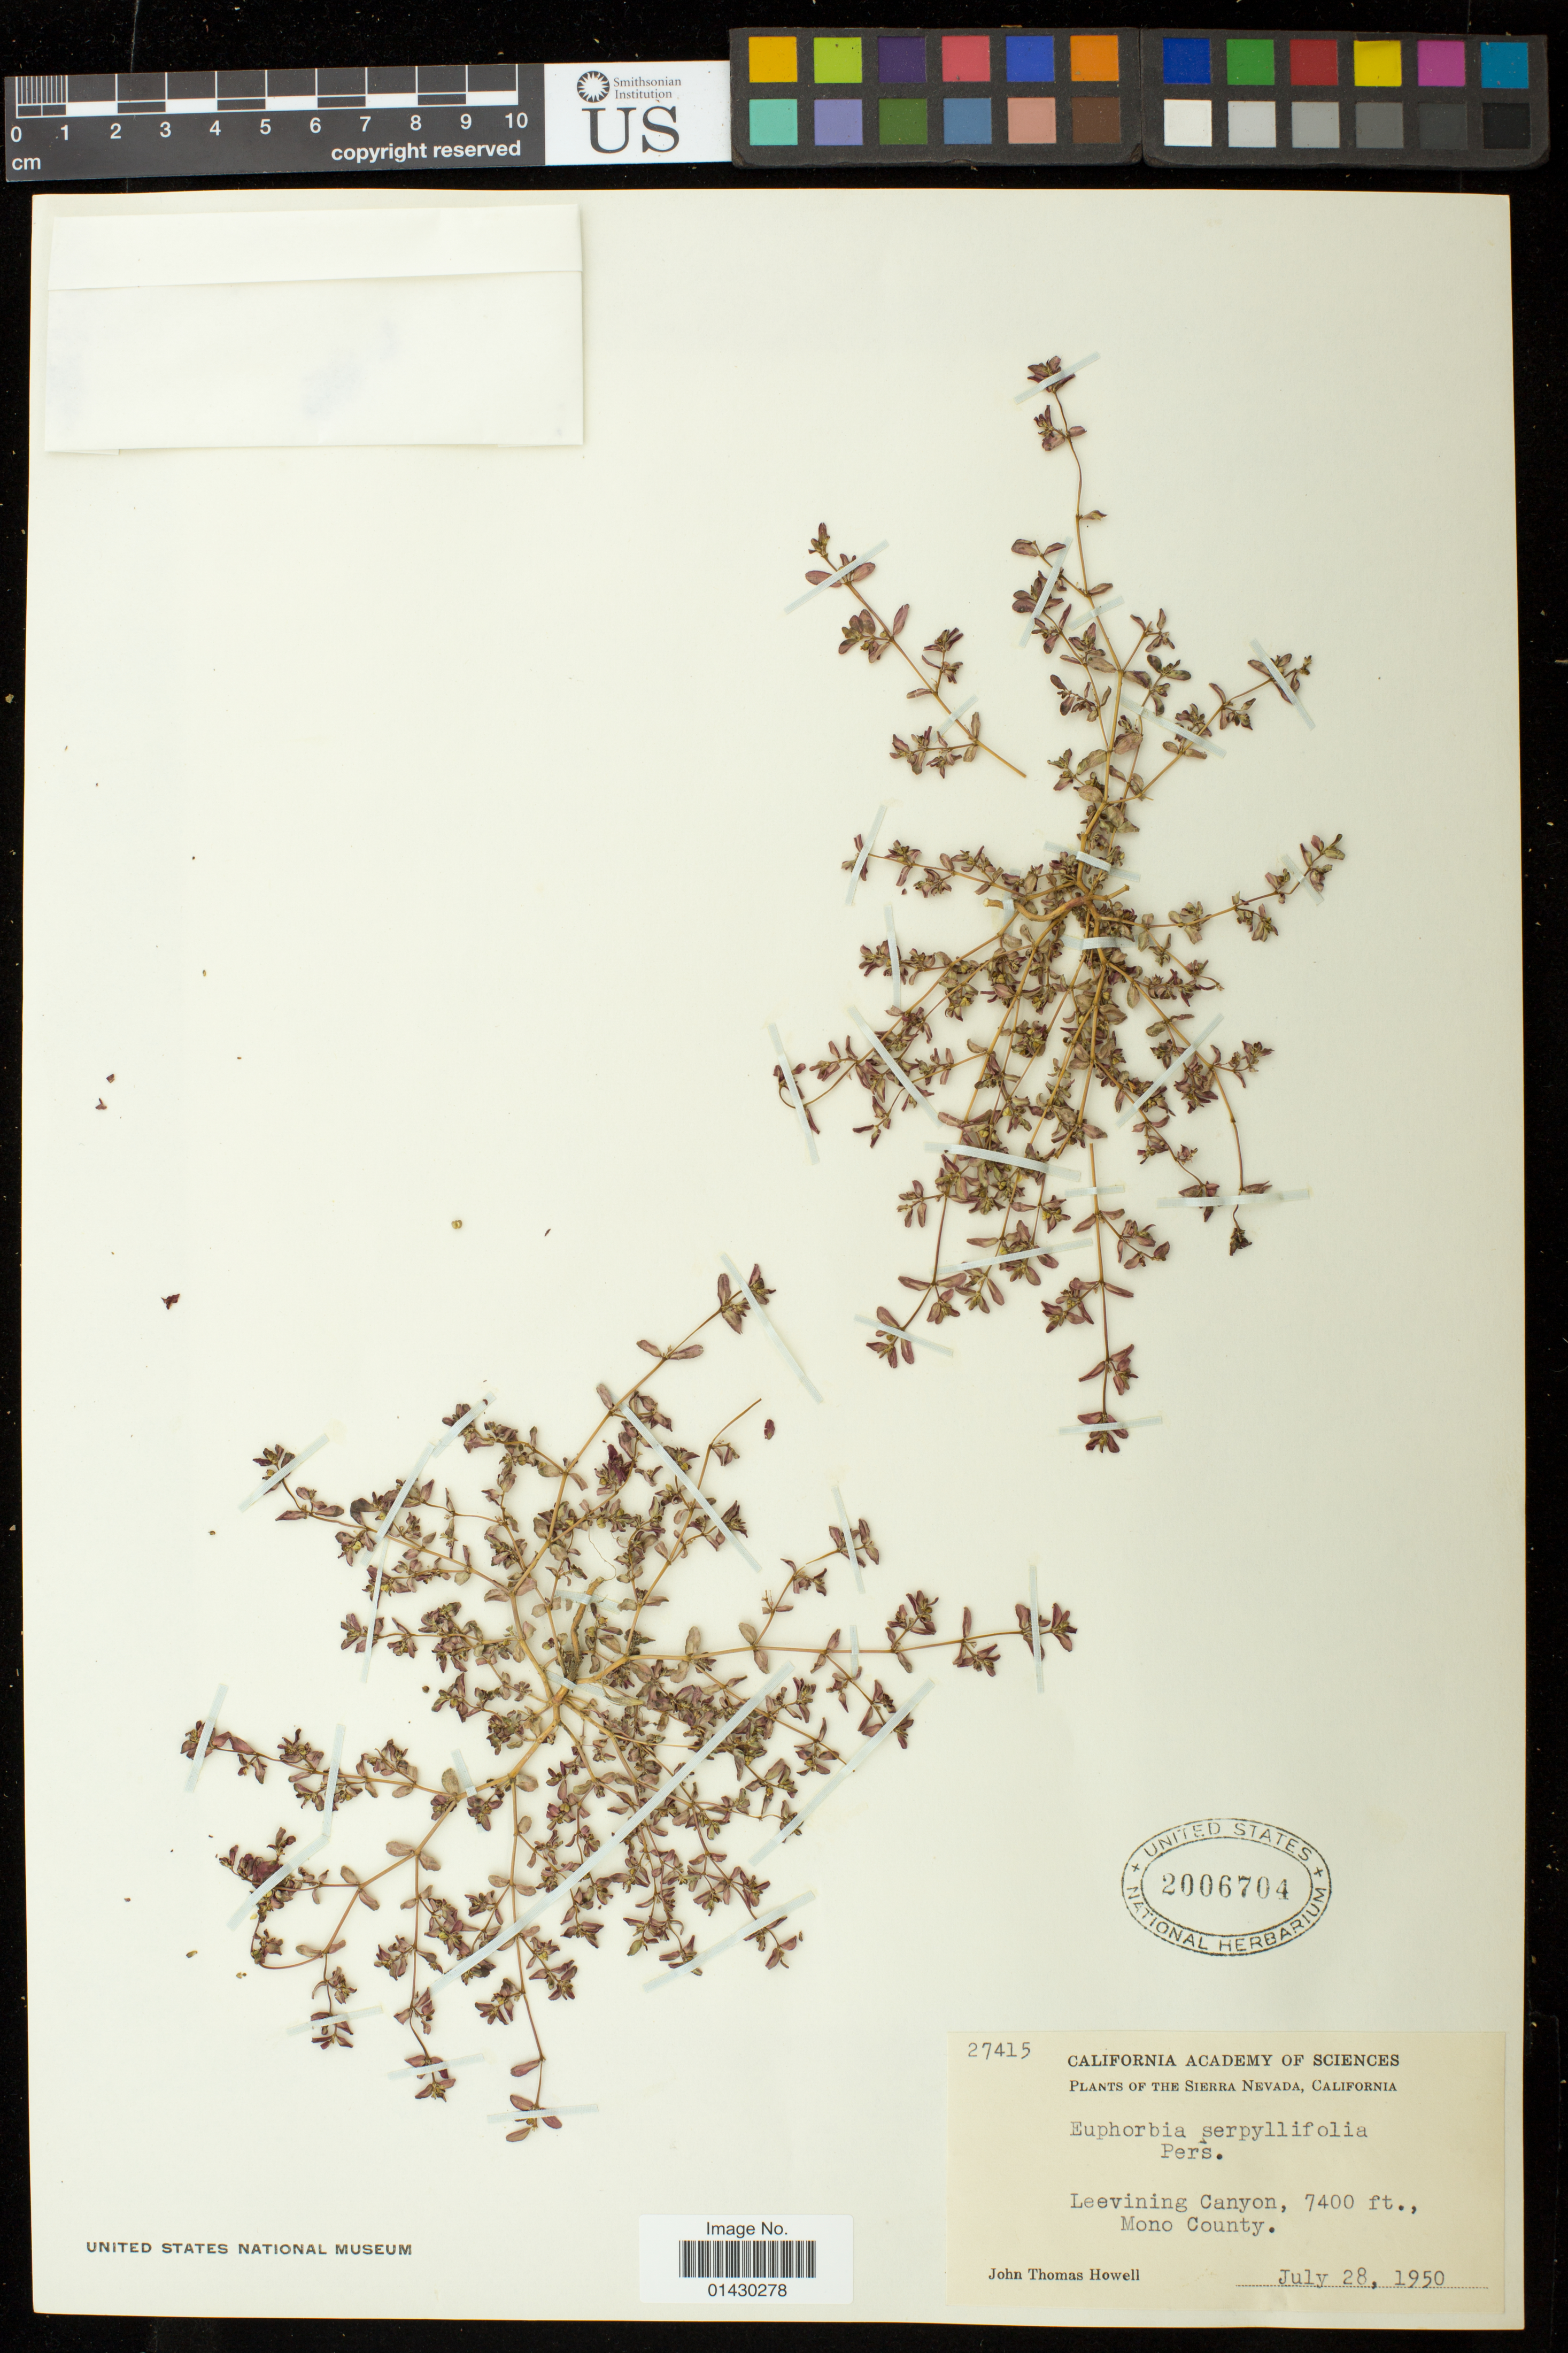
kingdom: Plantae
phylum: Tracheophyta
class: Magnoliopsida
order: Malpighiales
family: Euphorbiaceae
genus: Euphorbia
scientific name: Euphorbia serpillifolia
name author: Pers.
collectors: J. T. Howell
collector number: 27415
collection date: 1950-07-28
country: United States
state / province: California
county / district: Mono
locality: Sierra Nevada; Leevining Canyon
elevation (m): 2256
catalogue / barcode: US 2006704